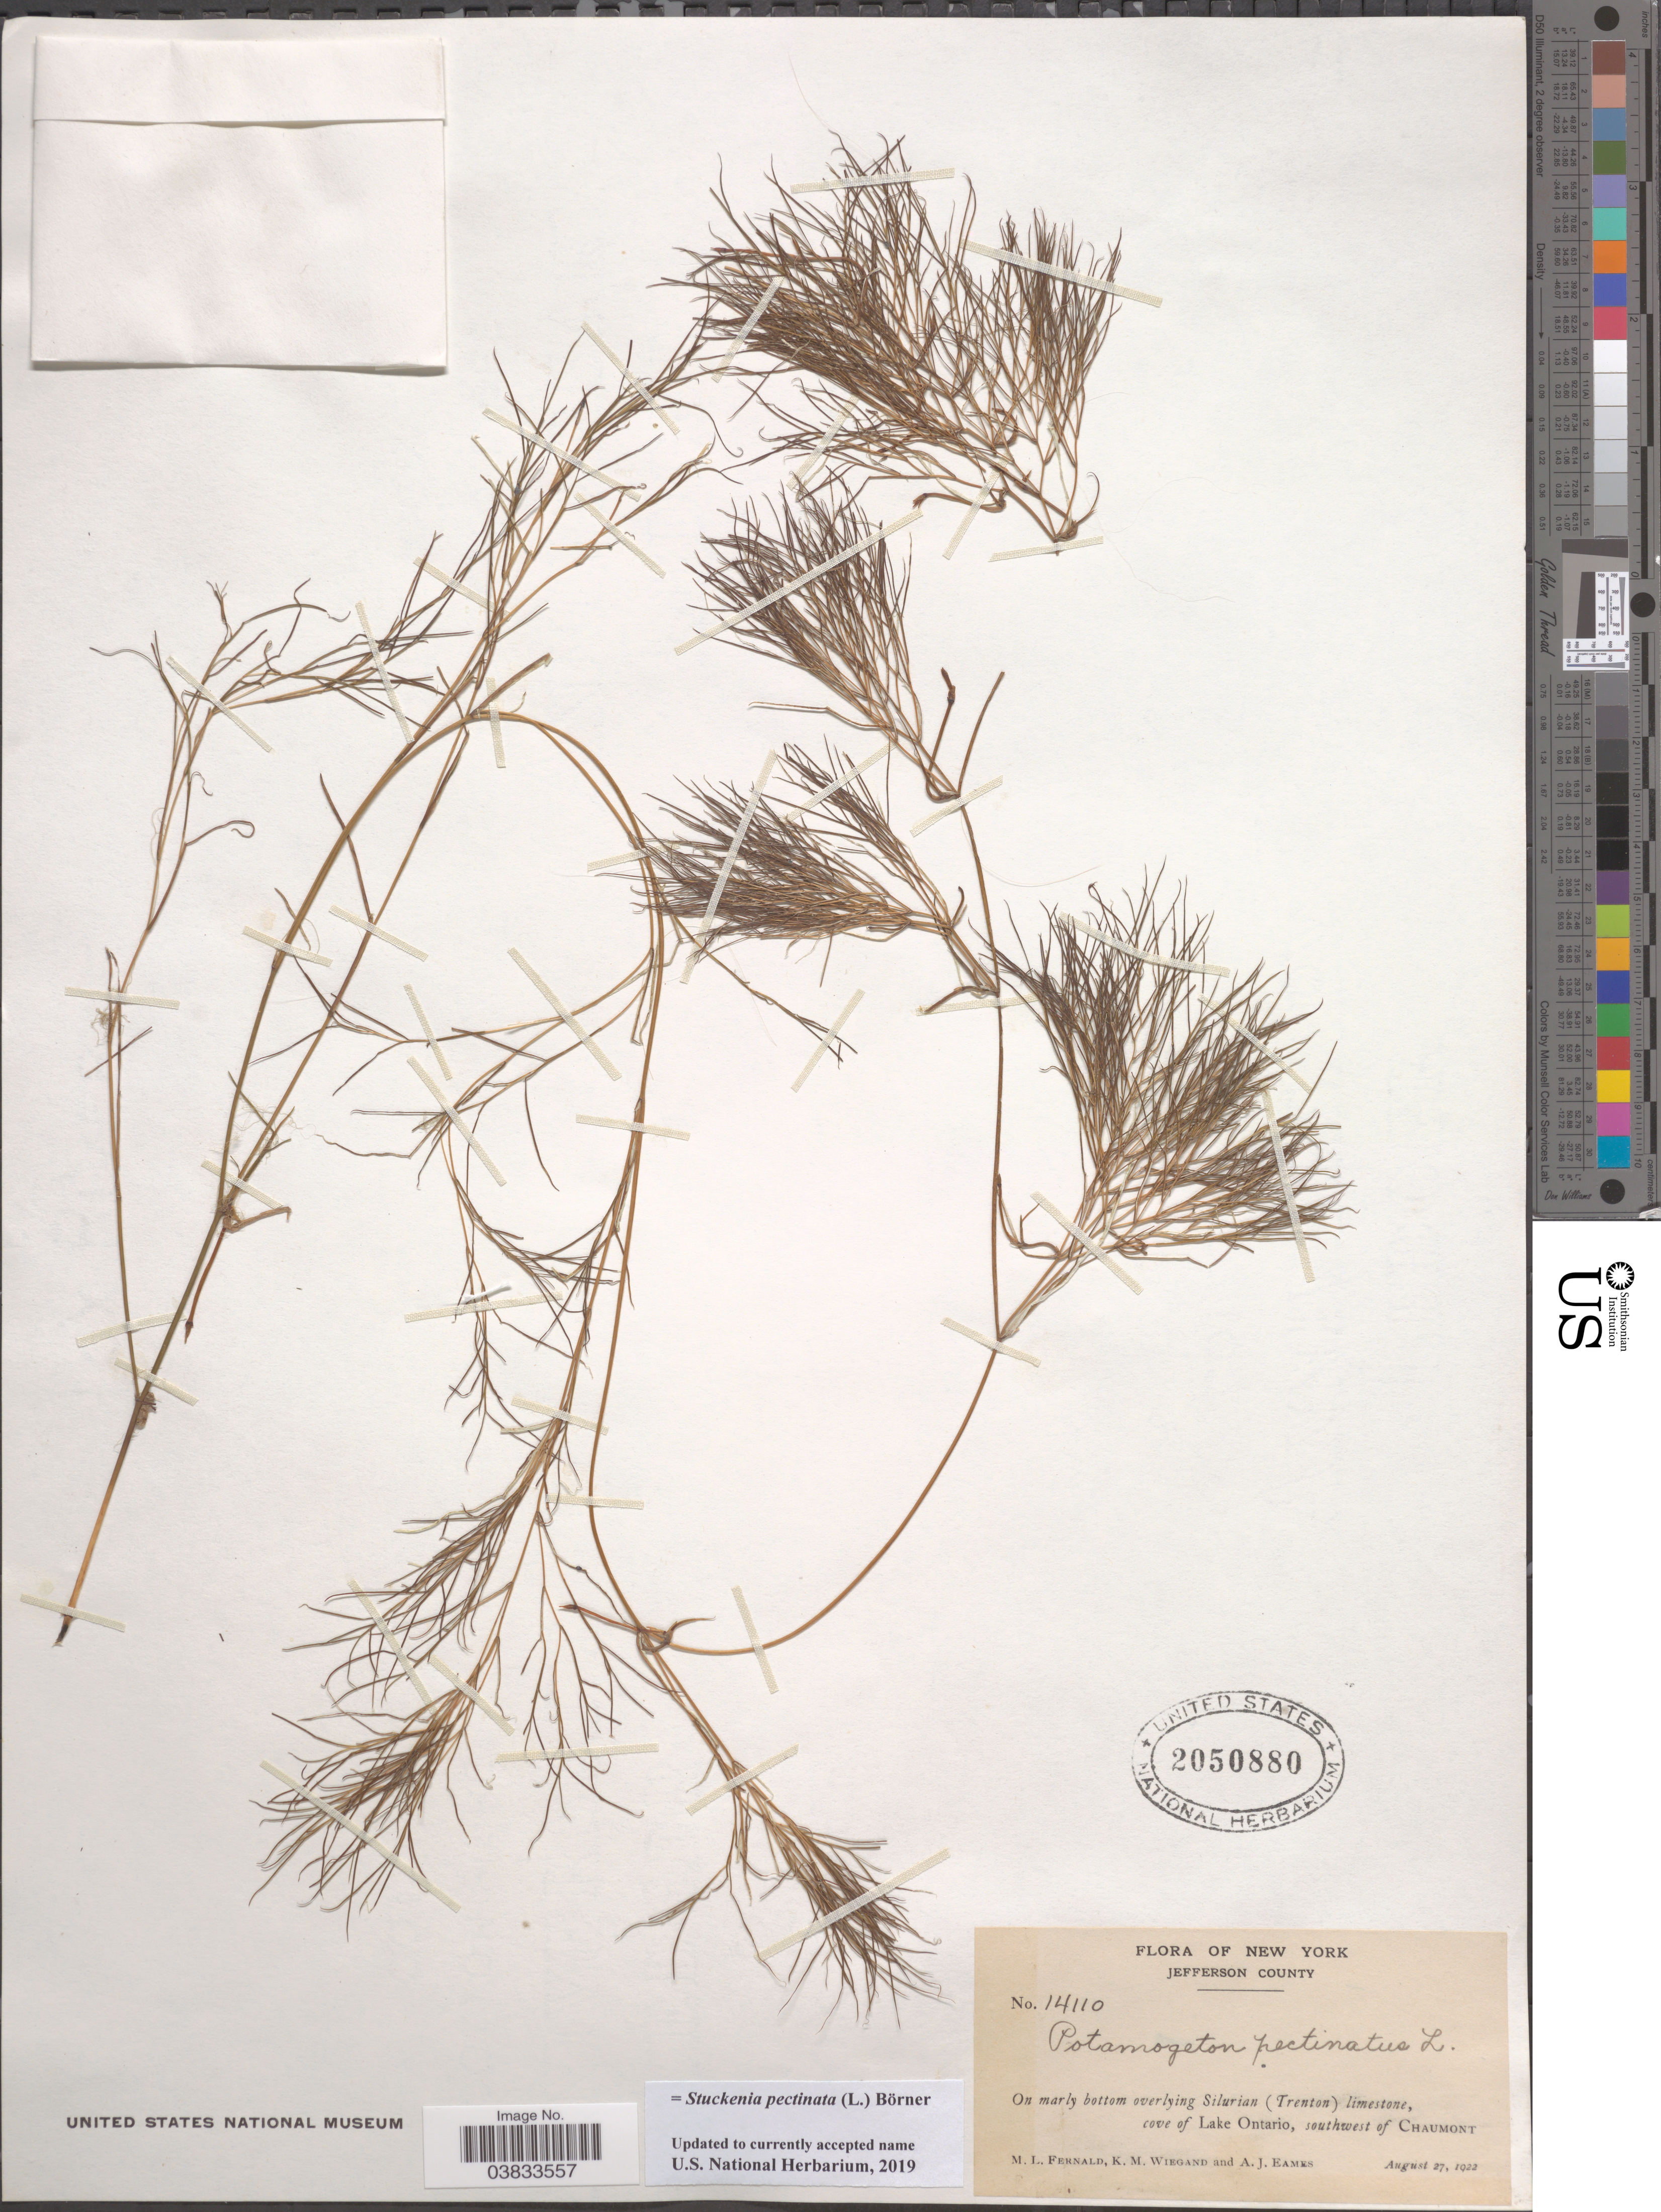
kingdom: Plantae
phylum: Tracheophyta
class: Liliopsida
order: Alismatales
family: Potamogetonaceae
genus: Stuckenia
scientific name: Stuckenia pectinata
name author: (L.) Börner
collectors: M. L. Fernald, K. M. Wiegand & A. J. Eames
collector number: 14110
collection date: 1922-08-27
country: United States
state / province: New York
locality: Jefferson County. On marly bottom overlying Silurian (Trenton) limestone, cove of Lake Ontario, southwest of Chaumont.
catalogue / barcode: US 2050880